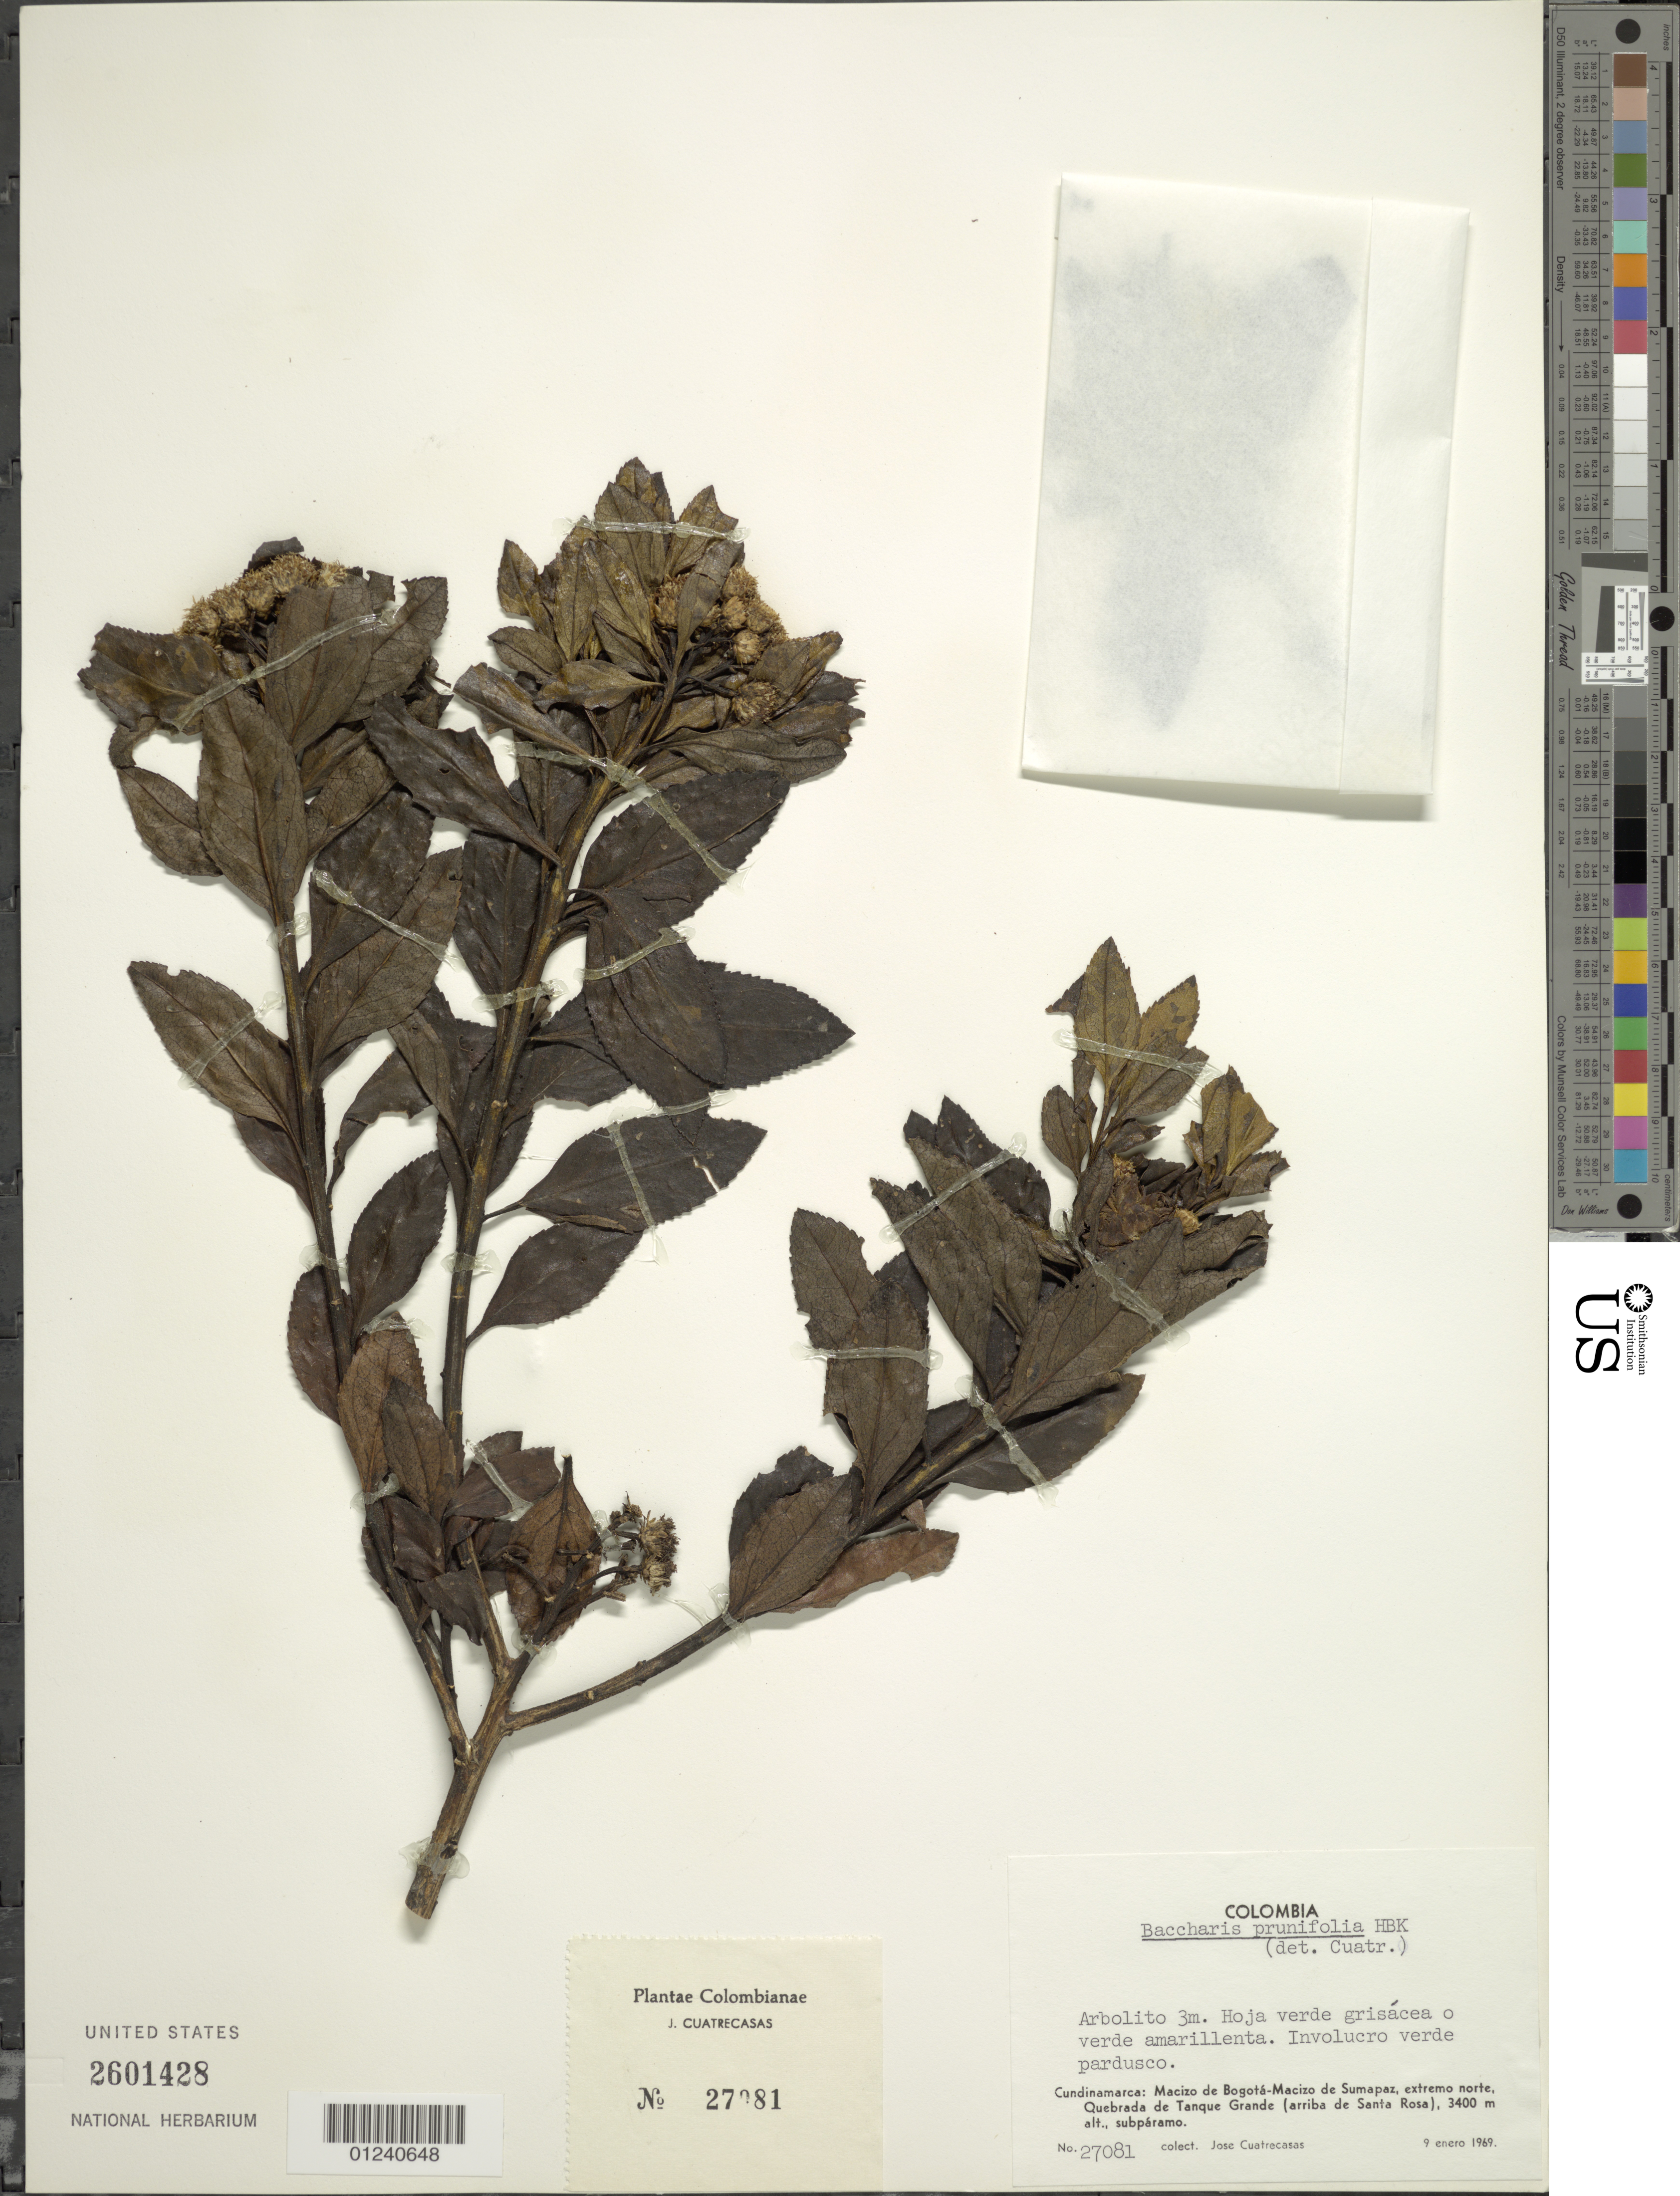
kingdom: Plantae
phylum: Tracheophyta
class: Magnoliopsida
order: Asterales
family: Asteraceae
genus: Baccharis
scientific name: Baccharis prunifolia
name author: Kunth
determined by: Cuatrecasas, J.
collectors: J. Cuatrecasas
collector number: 27081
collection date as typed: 09 Jan 1969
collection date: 1969-01-09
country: Colombia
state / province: Cundinamarca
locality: Macizo de Bogotá-Macizo de Sumapaz, extremo norte; Quebrada de Tanque Grande (arriba de Santa Rosa).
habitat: Subparamo.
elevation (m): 3400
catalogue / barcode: US 2601428